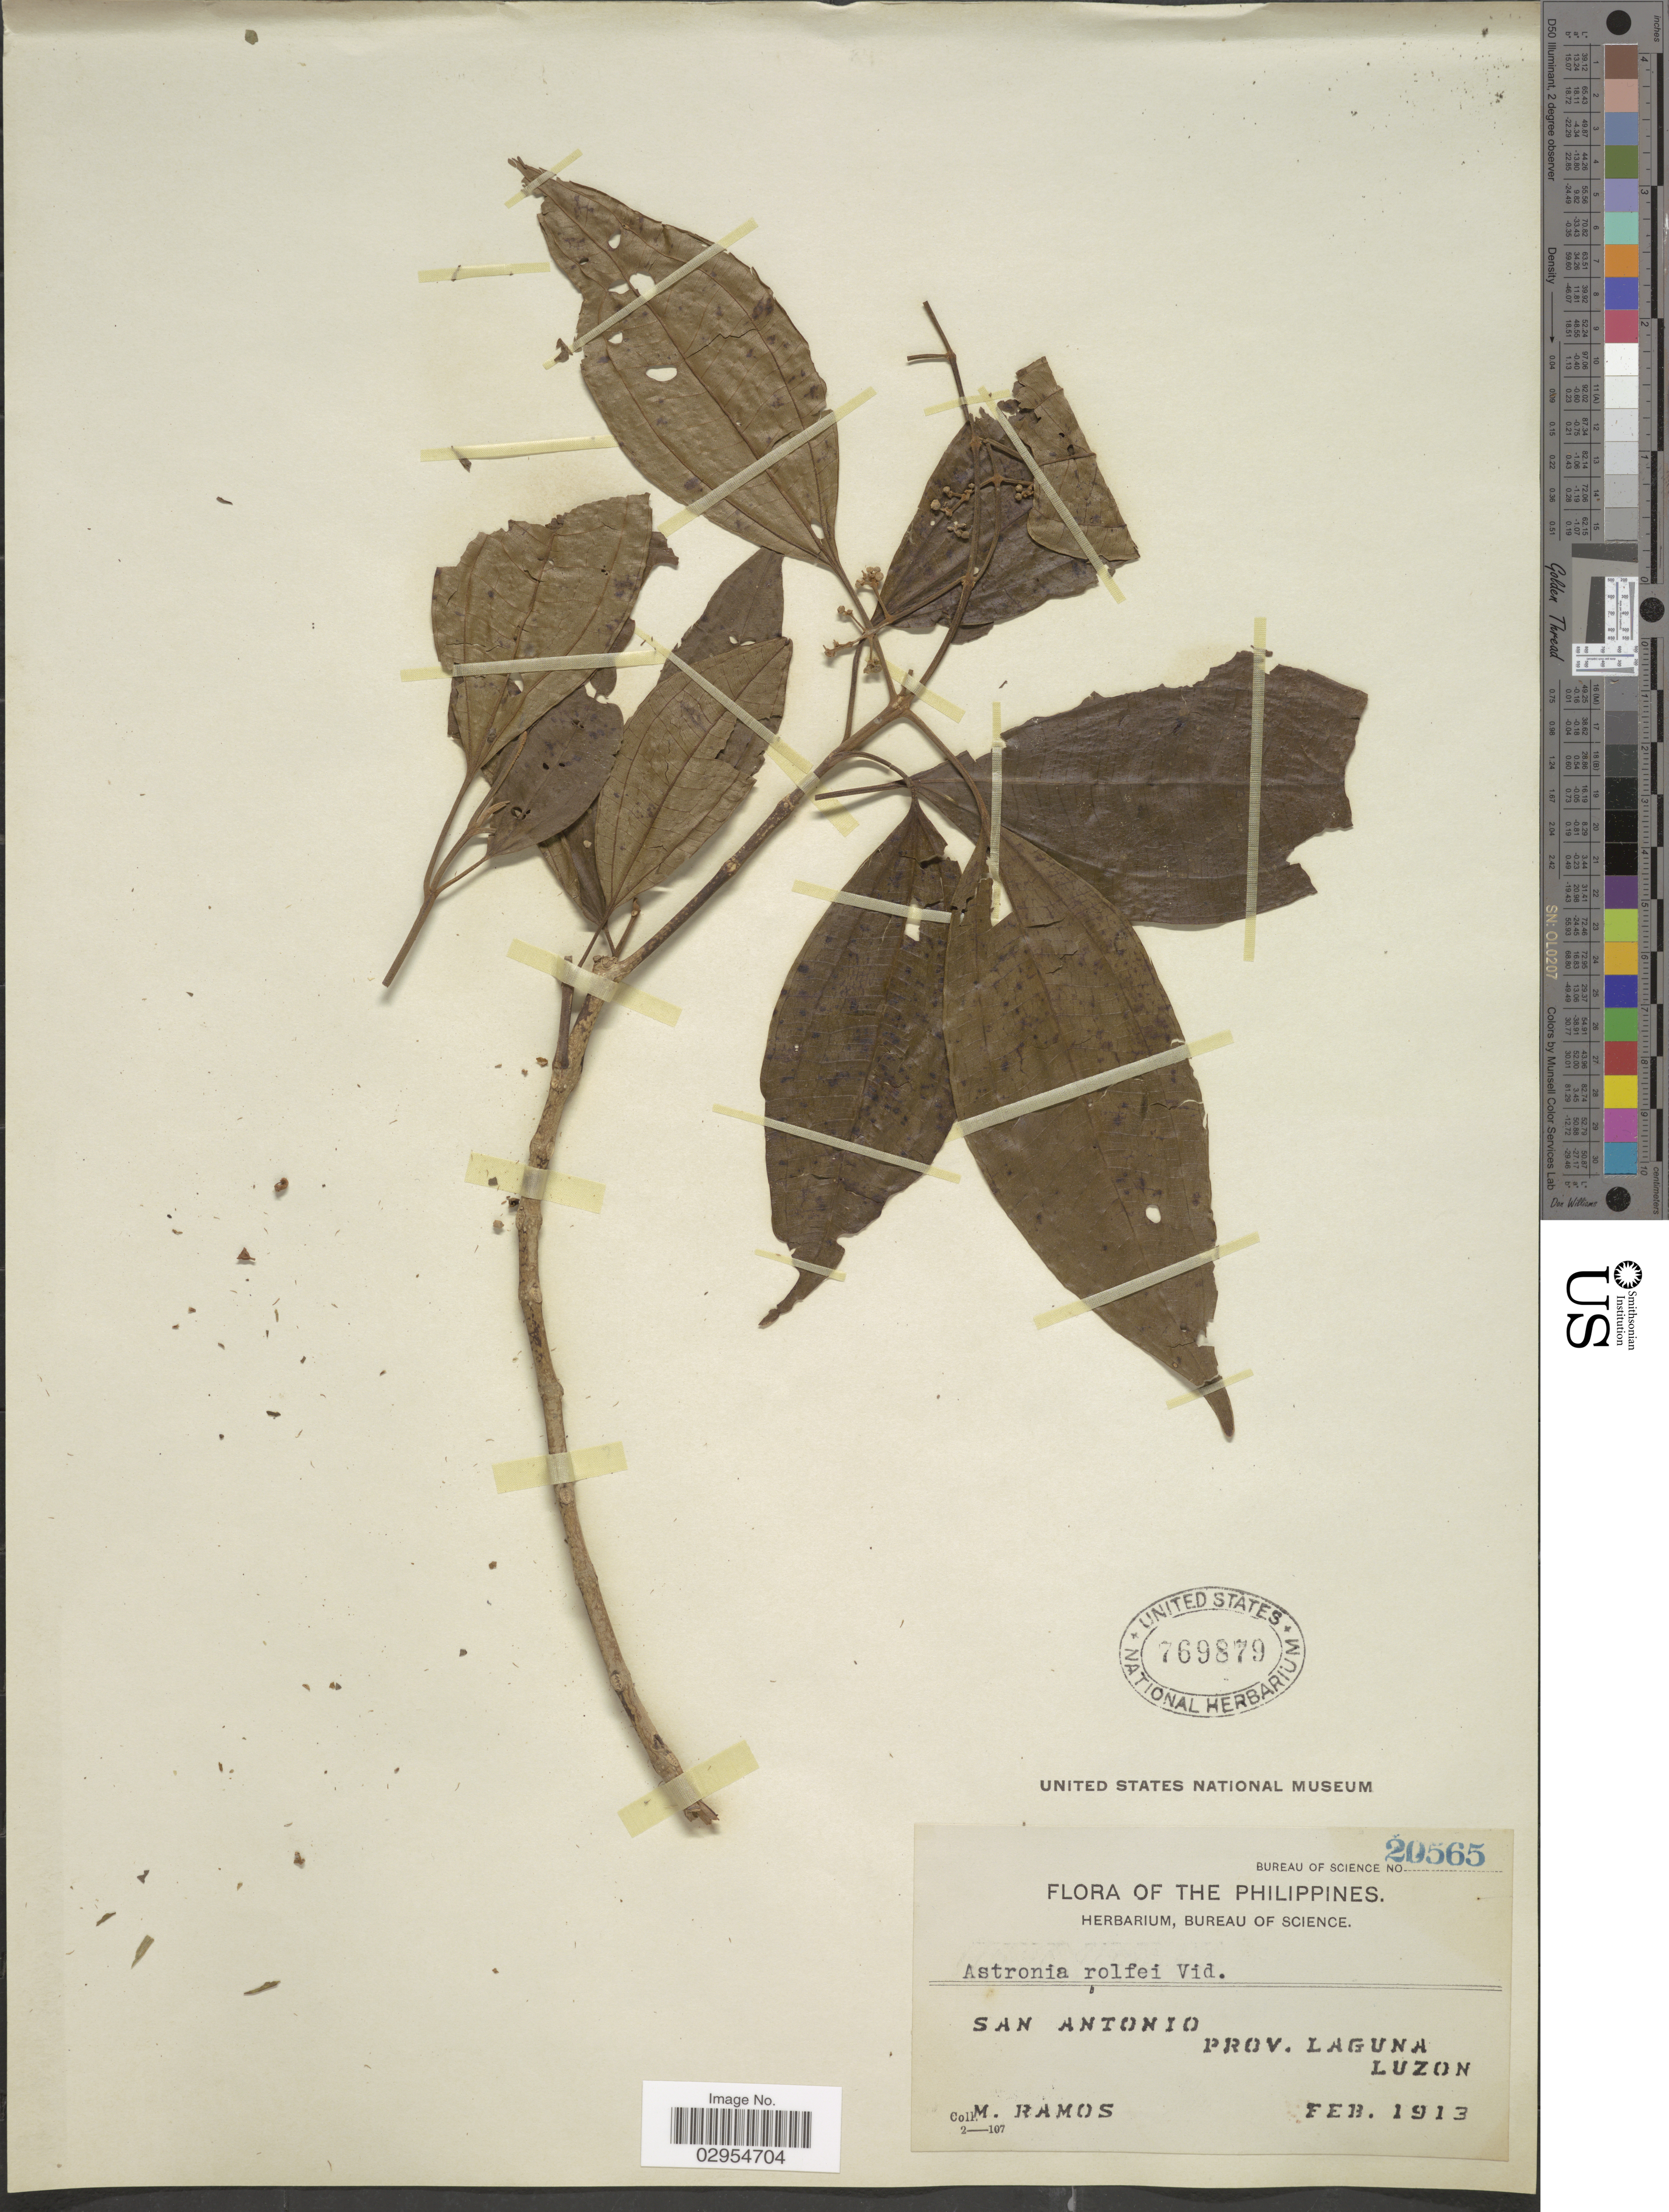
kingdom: Plantae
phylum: Tracheophyta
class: Magnoliopsida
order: Myrtales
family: Melastomataceae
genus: Astronia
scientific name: Astronia rolfei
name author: S. Vidal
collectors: M. Ramos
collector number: Bureau of Science 20565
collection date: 1913-02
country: Philippines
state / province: Calabarzon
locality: San Antonio, Prov. Laguna, Luzon.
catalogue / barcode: US 769879